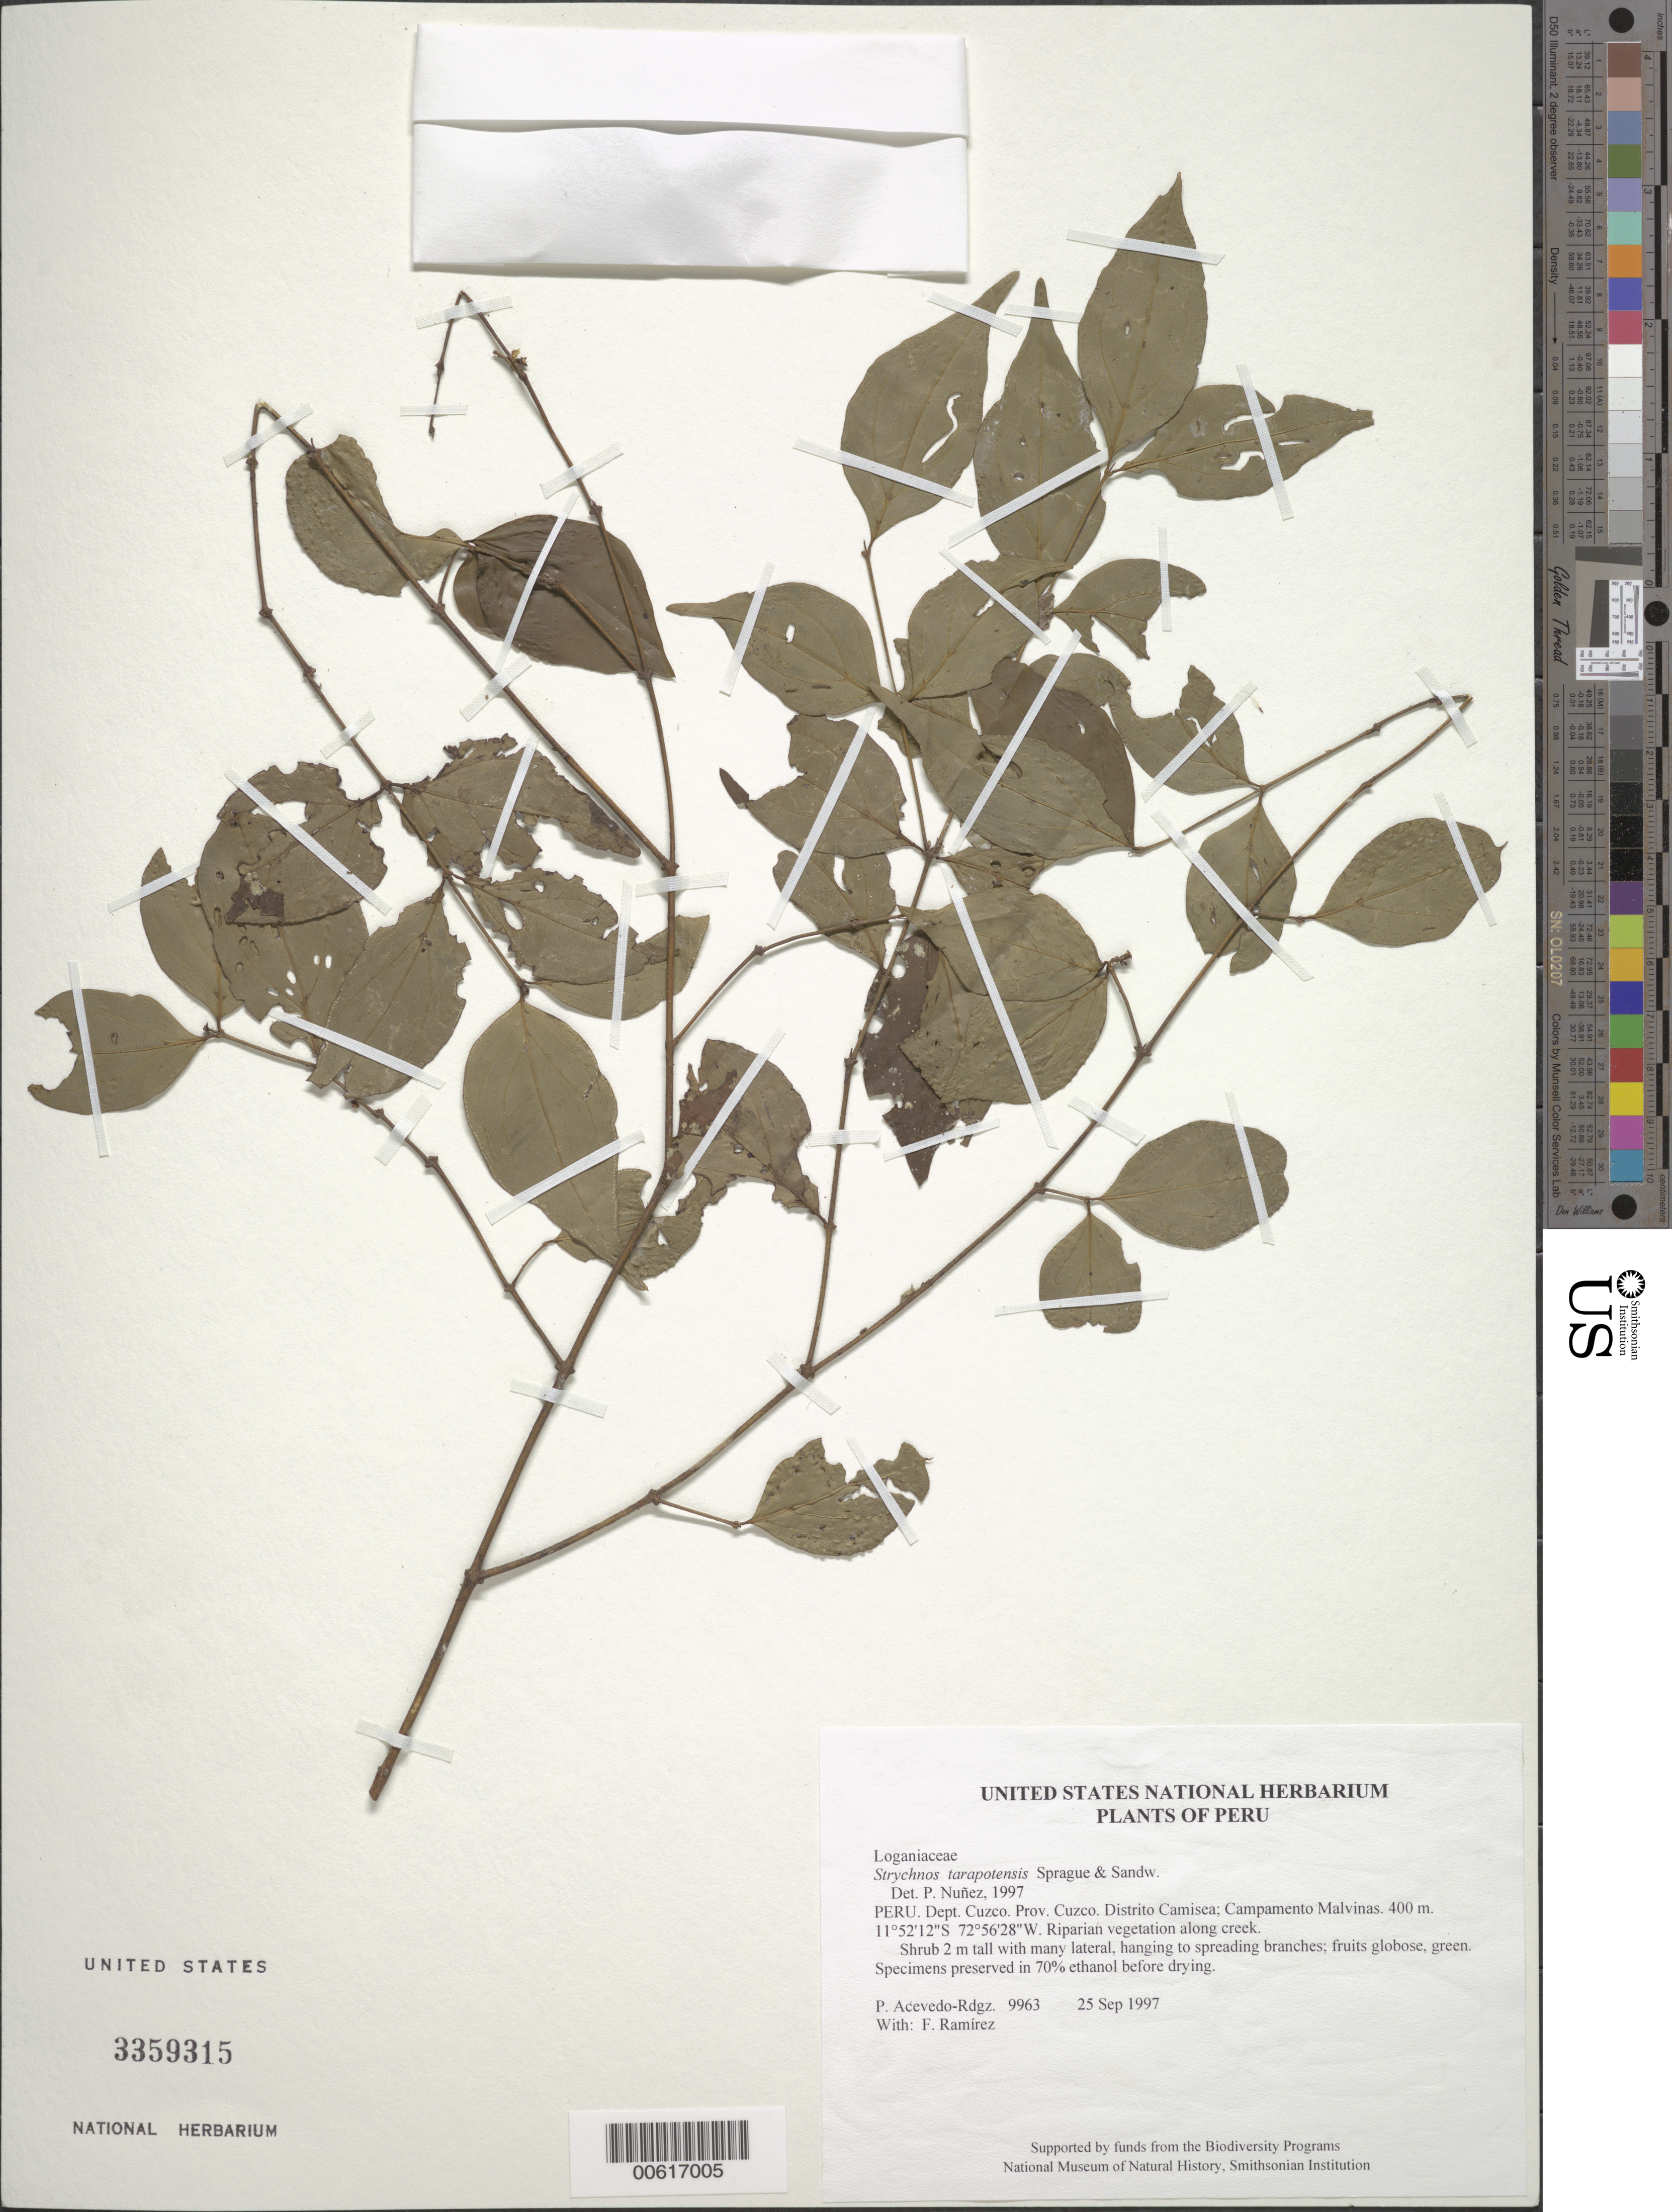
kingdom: Plantae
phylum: Tracheophyta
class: Magnoliopsida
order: Gentianales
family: Loganiaceae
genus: Strychnos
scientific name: Strychnos tarapotensis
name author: Sprague & Sandwith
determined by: Nuñez V., Percy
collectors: P. Acevedo-Rodr. & F. Ramirez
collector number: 9963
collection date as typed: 25 Sep 1997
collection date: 1997-09-25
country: Peru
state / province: Cusco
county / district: Cusco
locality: Distrito Camisea; Campamento Malvinas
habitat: Riparian vegetation along creek.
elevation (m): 400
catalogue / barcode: US 3359315